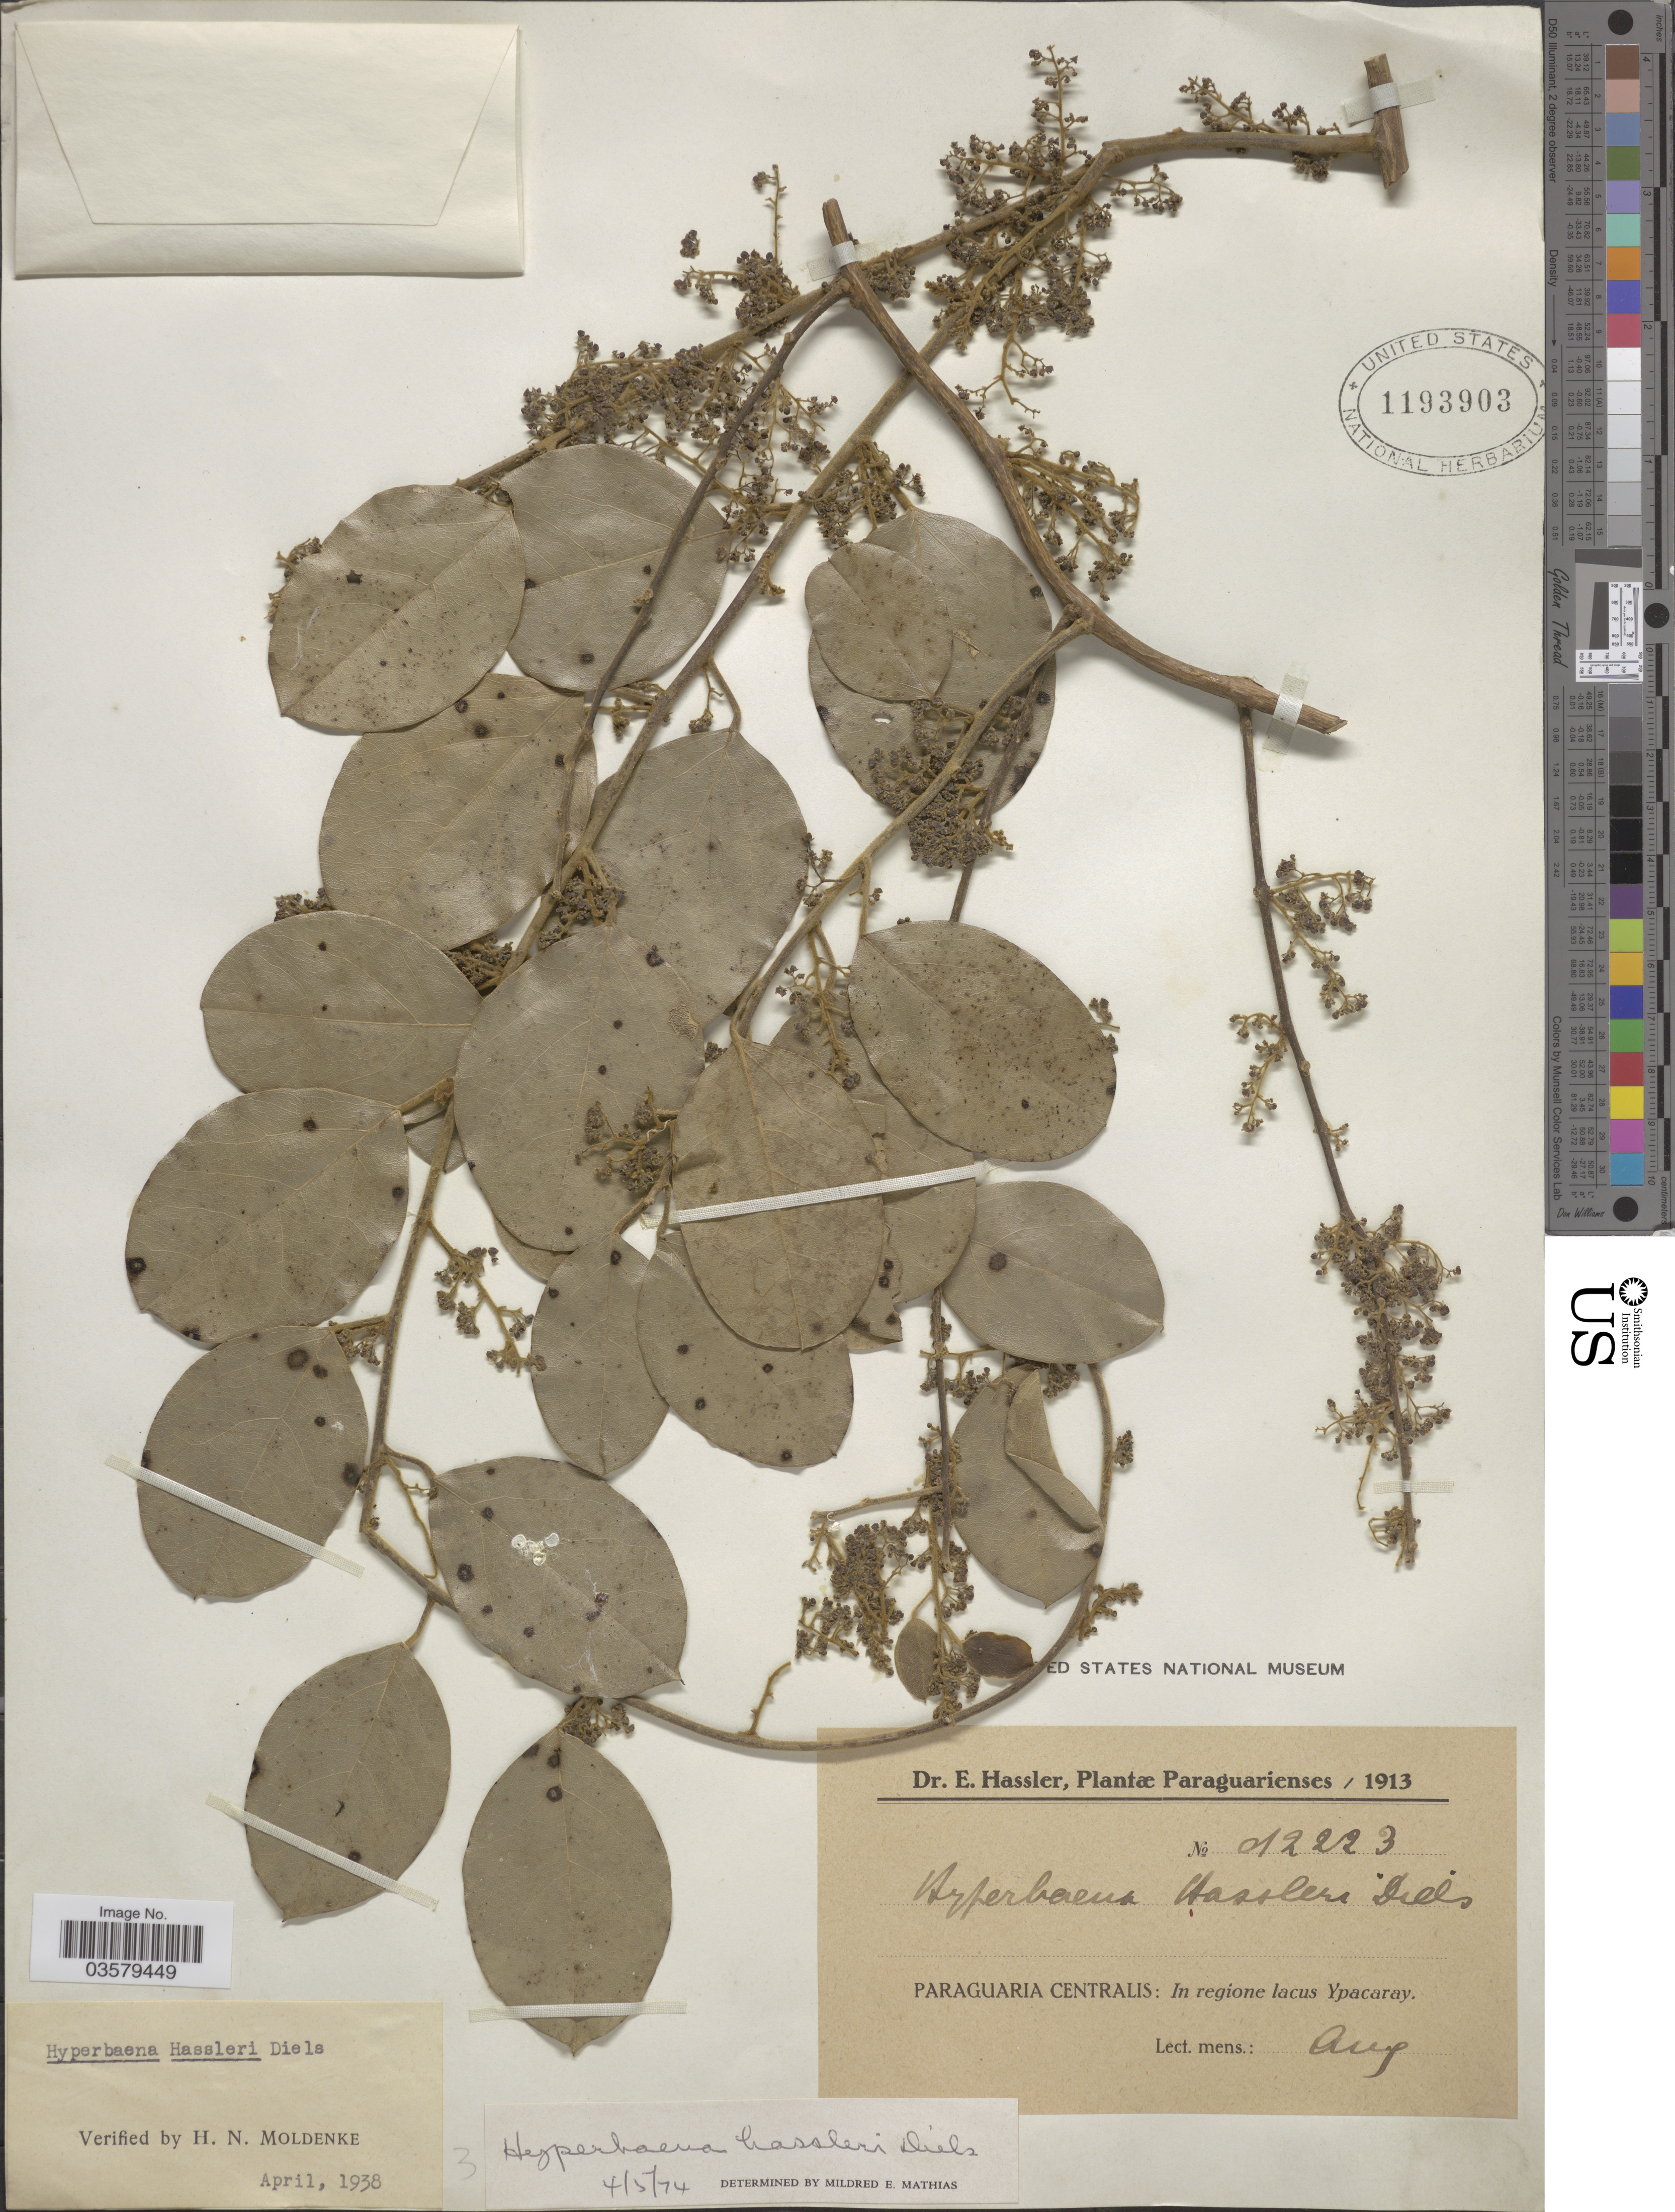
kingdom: Plantae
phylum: Tracheophyta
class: Magnoliopsida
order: Ranunculales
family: Menispermaceae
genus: Hyperbaena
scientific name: Hyperbaena hassleri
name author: Diels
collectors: E. Hassler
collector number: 12223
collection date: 1913-08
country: Paraguay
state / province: Paraguari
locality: Paraguaria Centralis: In regione lacus Ypacaray.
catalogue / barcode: US 1193903